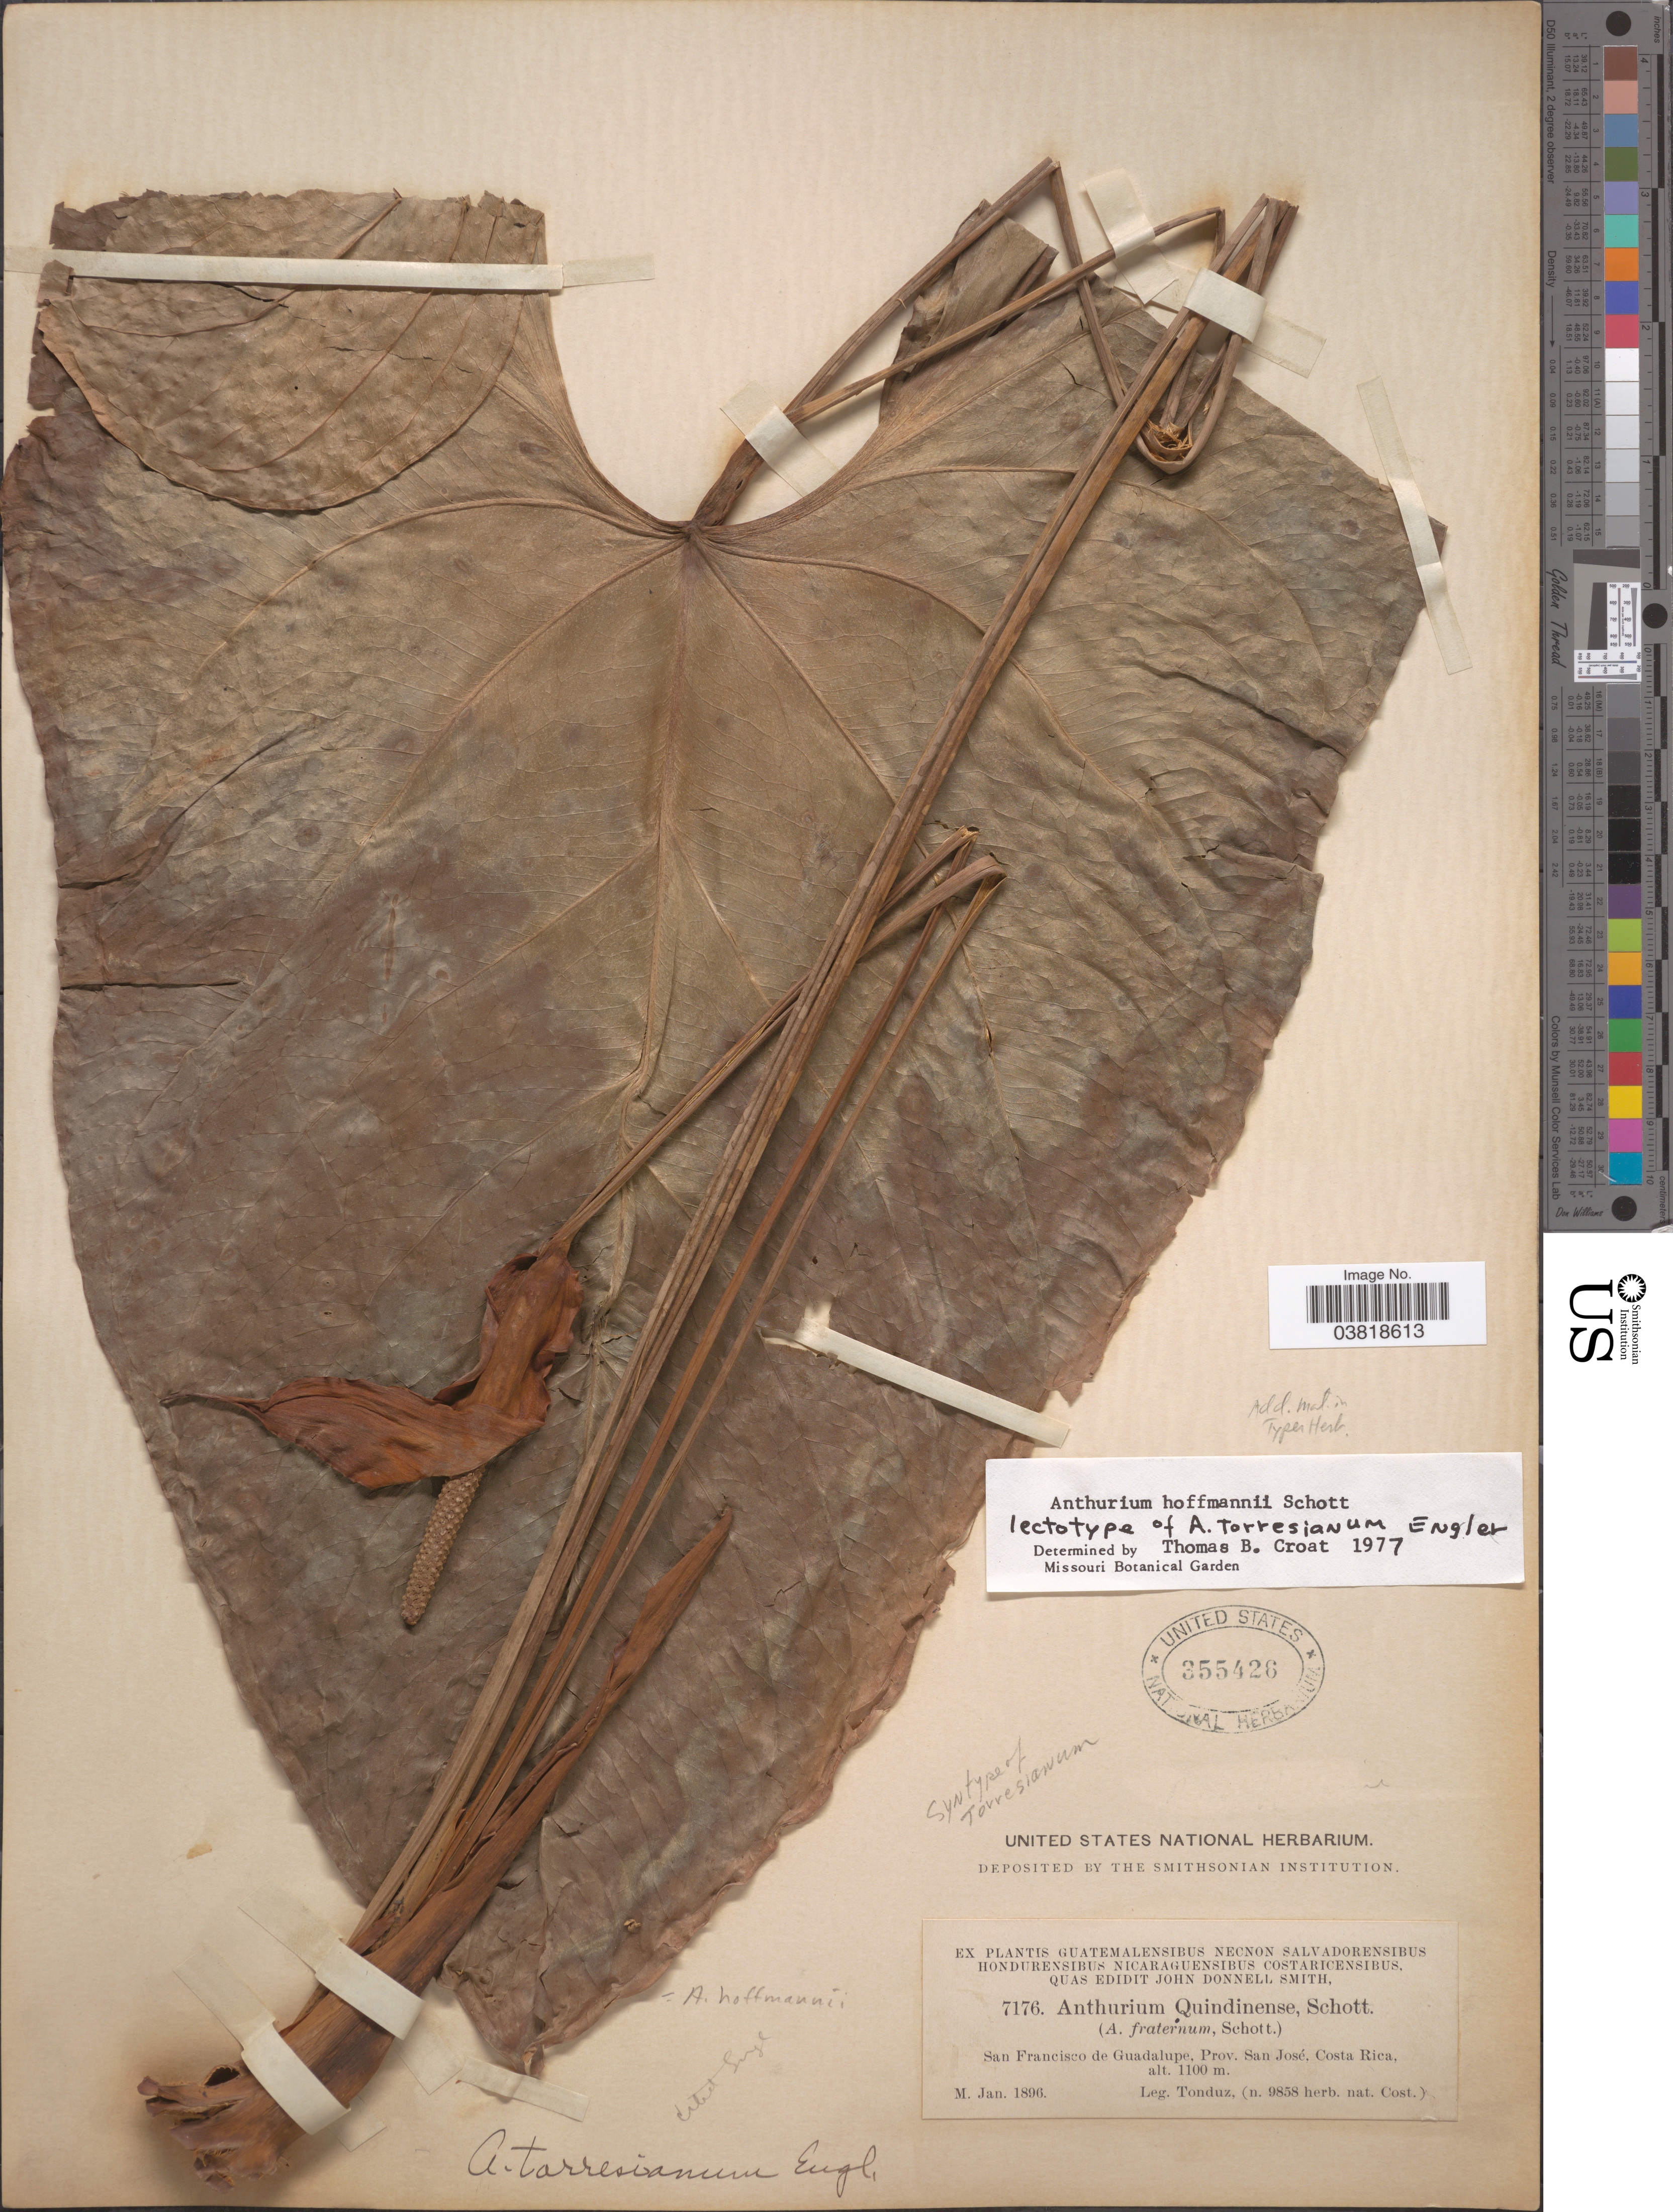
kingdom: Plantae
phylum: Tracheophyta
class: Liliopsida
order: Alismatales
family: Araceae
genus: Anthurium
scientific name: Anthurium hoffmanni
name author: Schott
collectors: Tonduz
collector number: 7176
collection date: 1896-01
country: Costa Rica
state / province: San José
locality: San Francisco de Guadalupe.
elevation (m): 1100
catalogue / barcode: US 355426